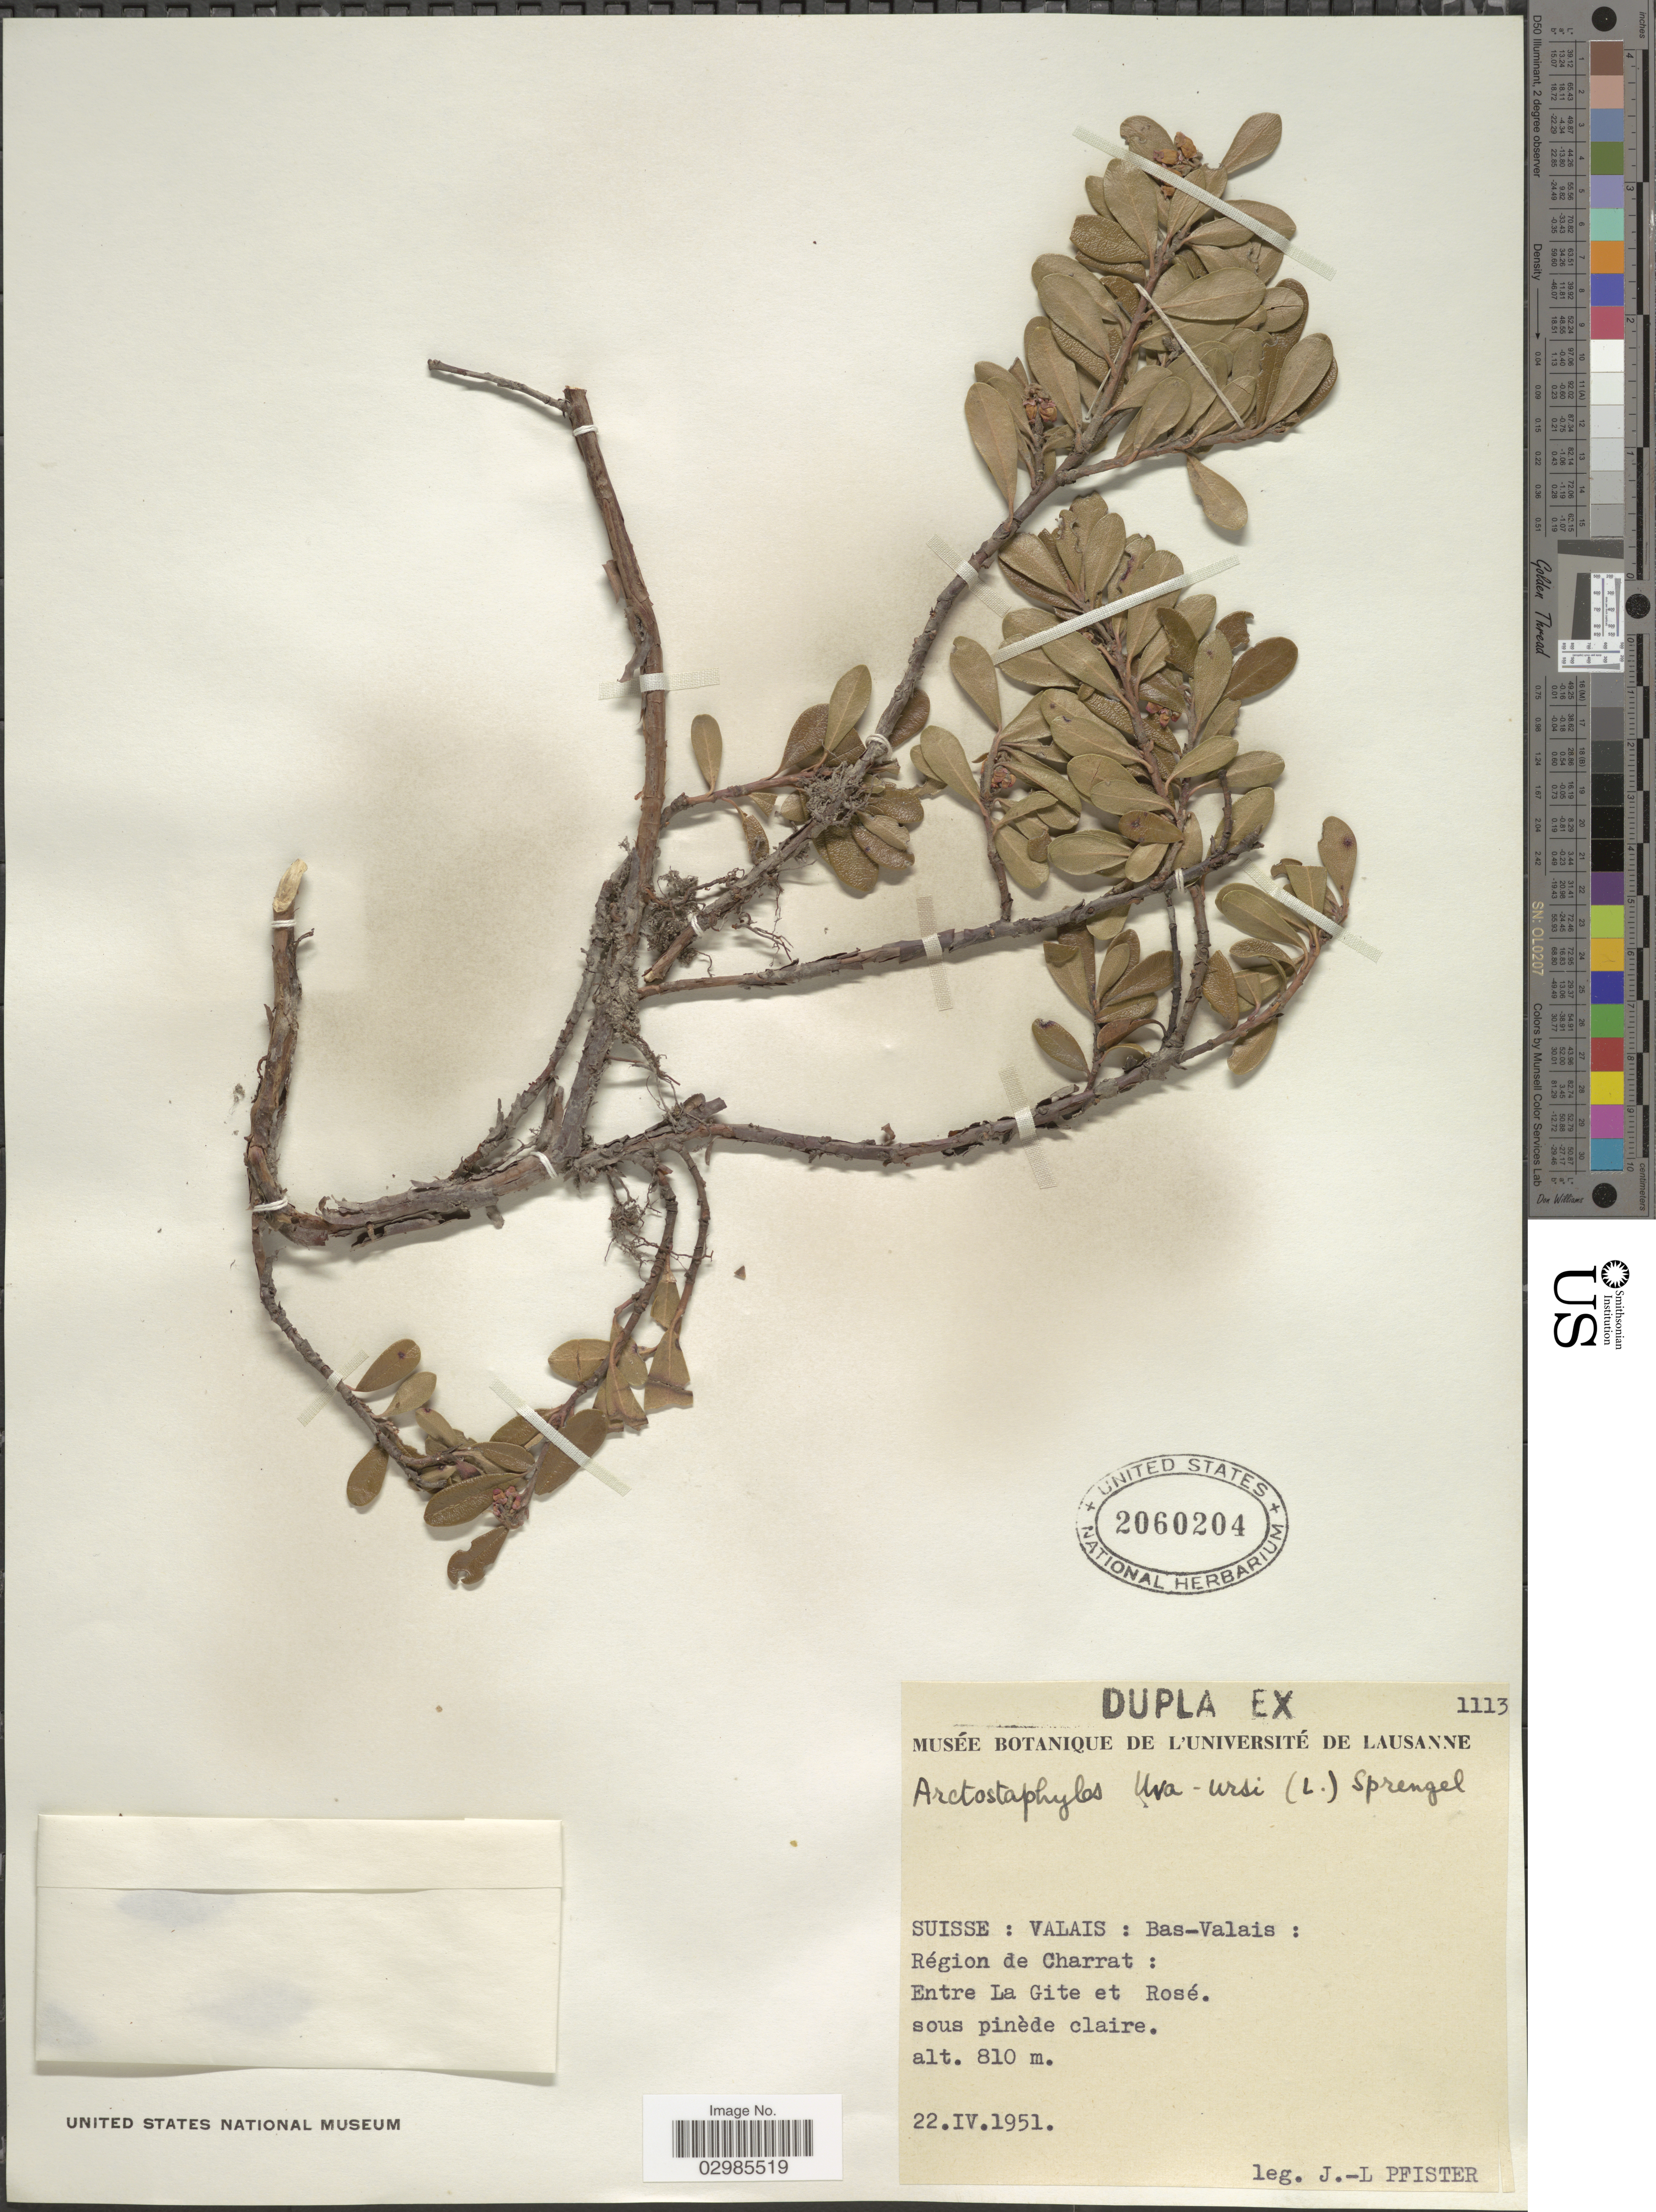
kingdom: Plantae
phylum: Tracheophyta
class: Magnoliopsida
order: Ericales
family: Ericaceae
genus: Arctostaphylos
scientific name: Arctostaphylos uva-ursi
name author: (L.) Spreng.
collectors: J. Pfister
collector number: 1113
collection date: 1951-04-22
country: Switzerland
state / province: Valais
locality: Suisse: Valais: Bas-Valais, Région de Charrat: Entre La Gite et Rosé.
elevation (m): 810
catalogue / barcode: US 2060204